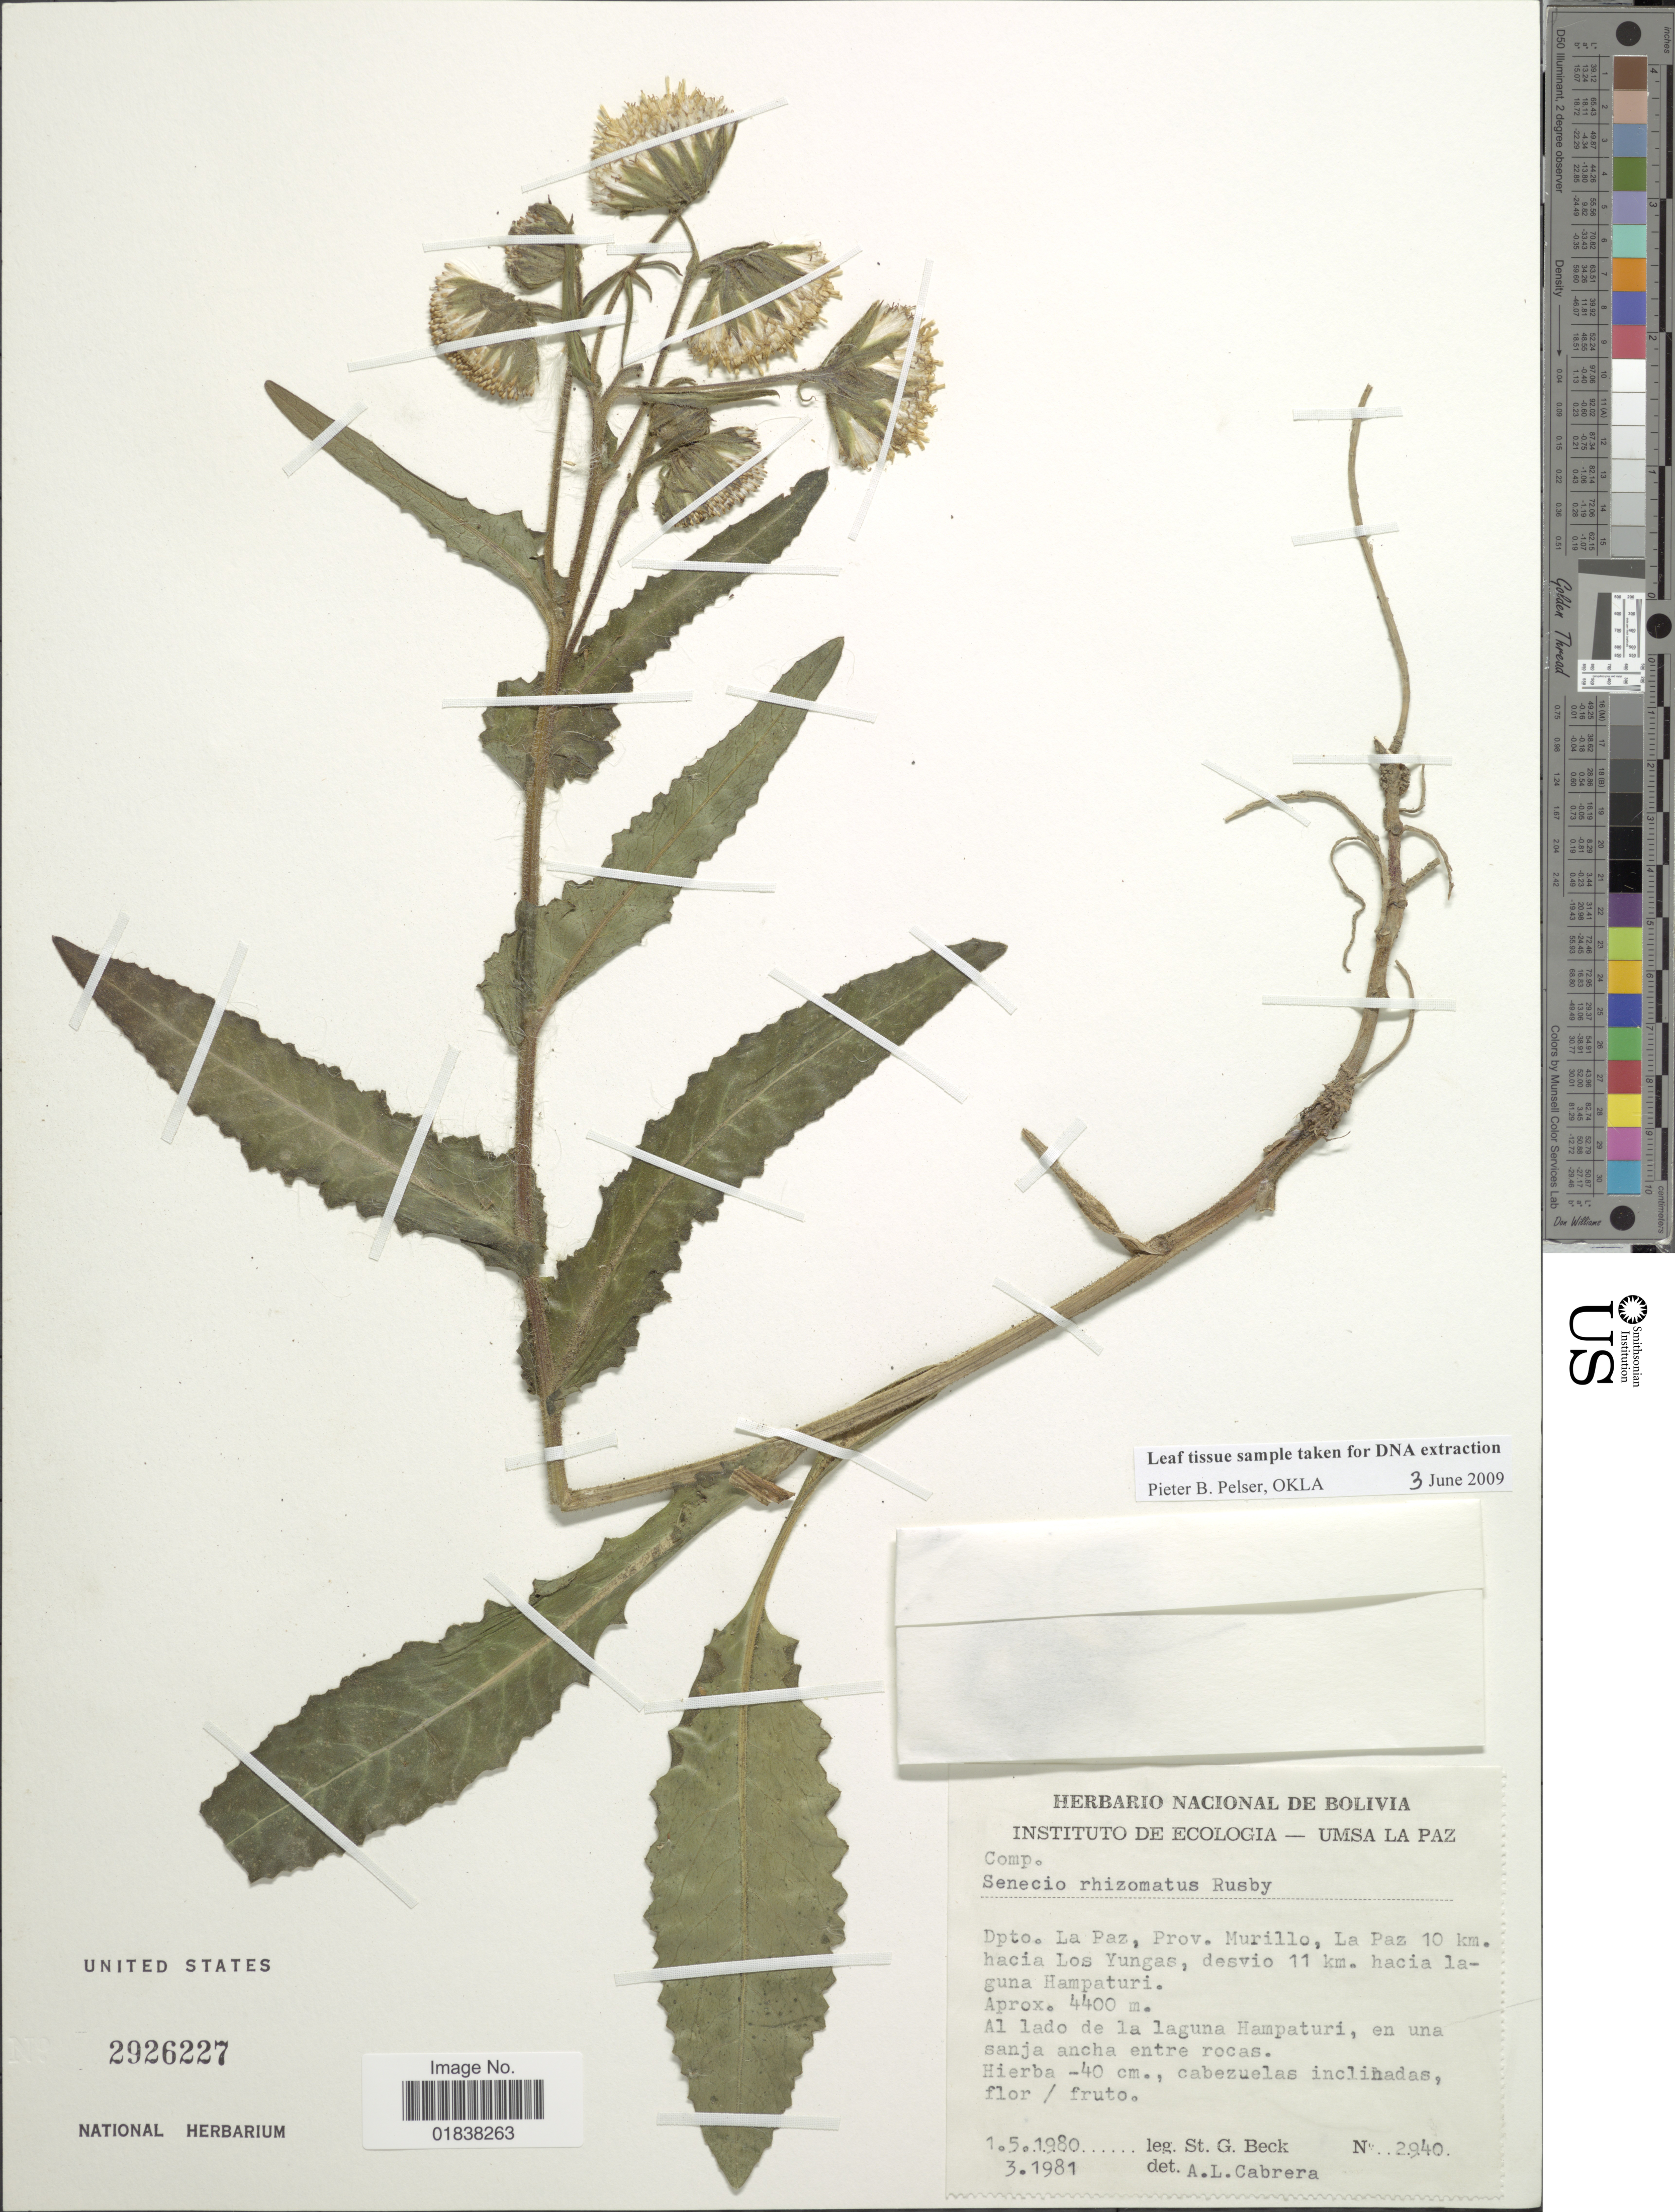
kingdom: Plantae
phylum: Tracheophyta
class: Magnoliopsida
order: Asterales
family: Asteraceae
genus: Senecio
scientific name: Senecio rhizomatus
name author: Rusby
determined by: Salomon, Luciana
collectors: S. G. Beck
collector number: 2940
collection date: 1980-05-01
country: Bolivia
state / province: La Paz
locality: Prov. Murillo, La Paz 10 km. hacia Los Yungas, desvio 11 km hacia laguna Hampaturi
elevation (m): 4400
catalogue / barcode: US 2926227